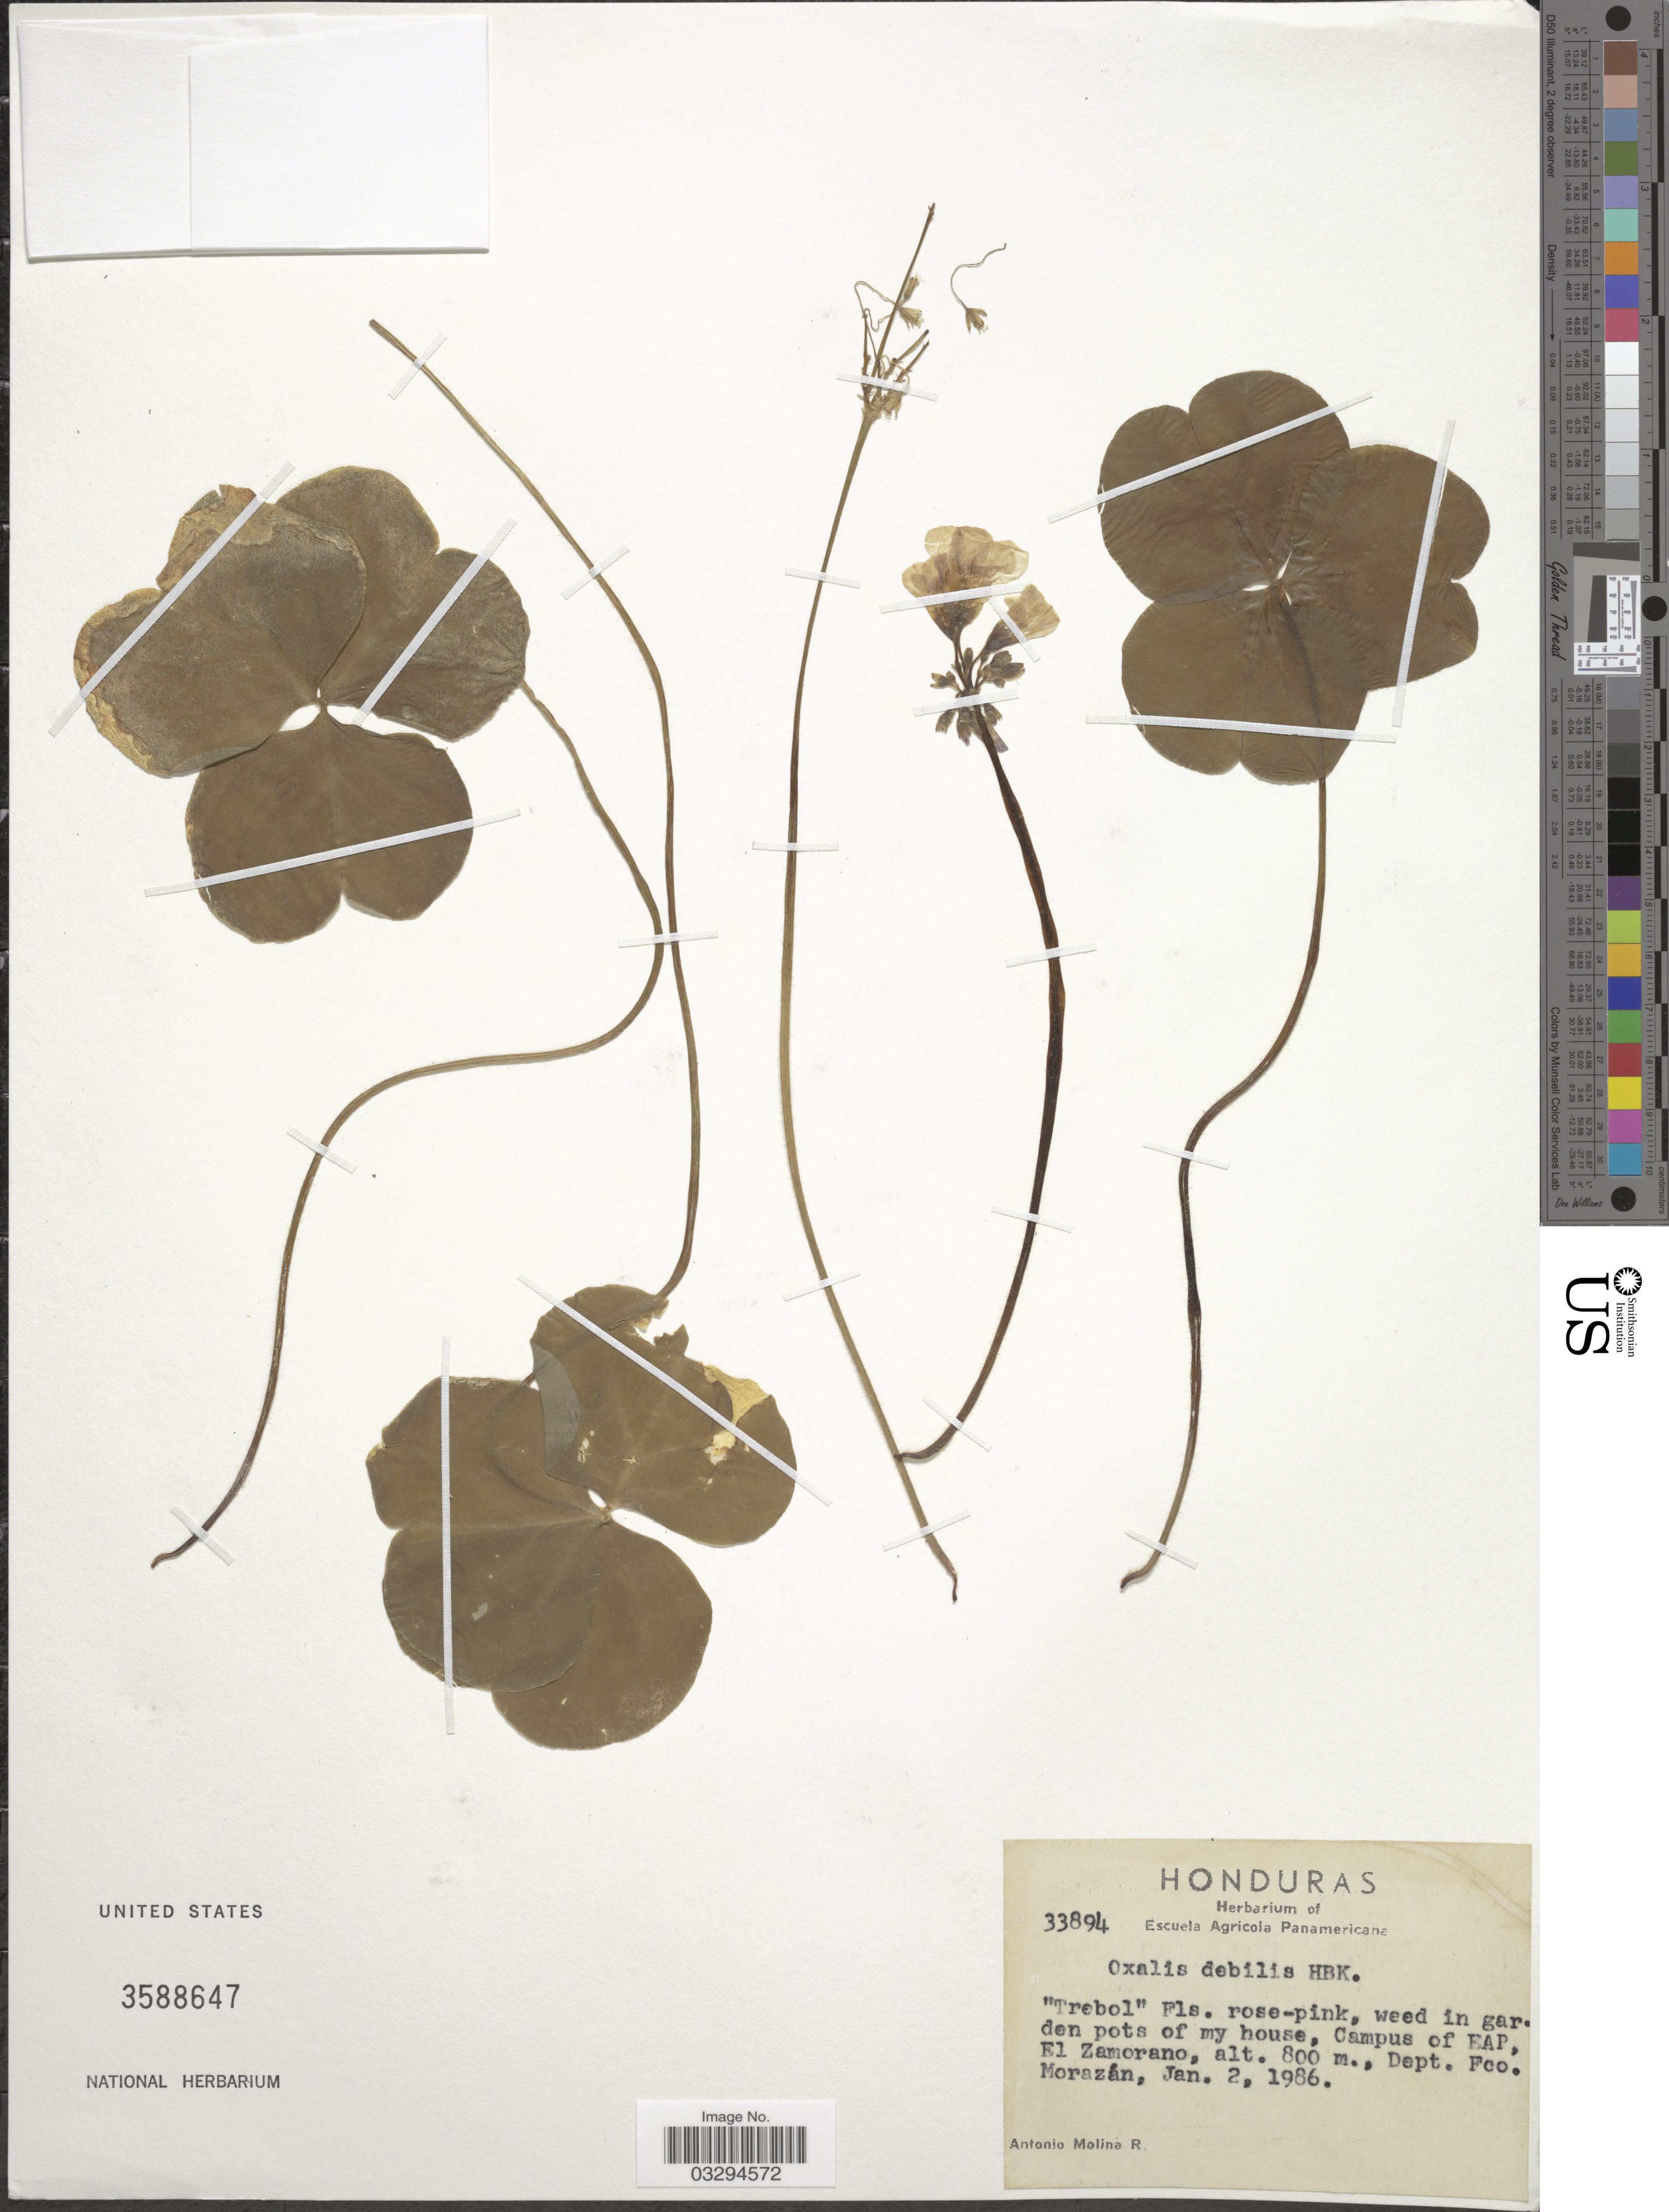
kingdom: Plantae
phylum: Tracheophyta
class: Magnoliopsida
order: Oxalidales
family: Oxalidaceae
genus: Oxalis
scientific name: Oxalis debilis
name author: Kunth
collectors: A. Molina R.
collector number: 33894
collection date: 1986-01-02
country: Honduras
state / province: Fco. Morazán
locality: Weed in garden pots of my house, Campus of EAP, El Zamorano, Dept. Fco. Morazán.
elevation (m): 800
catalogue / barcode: US 3588647